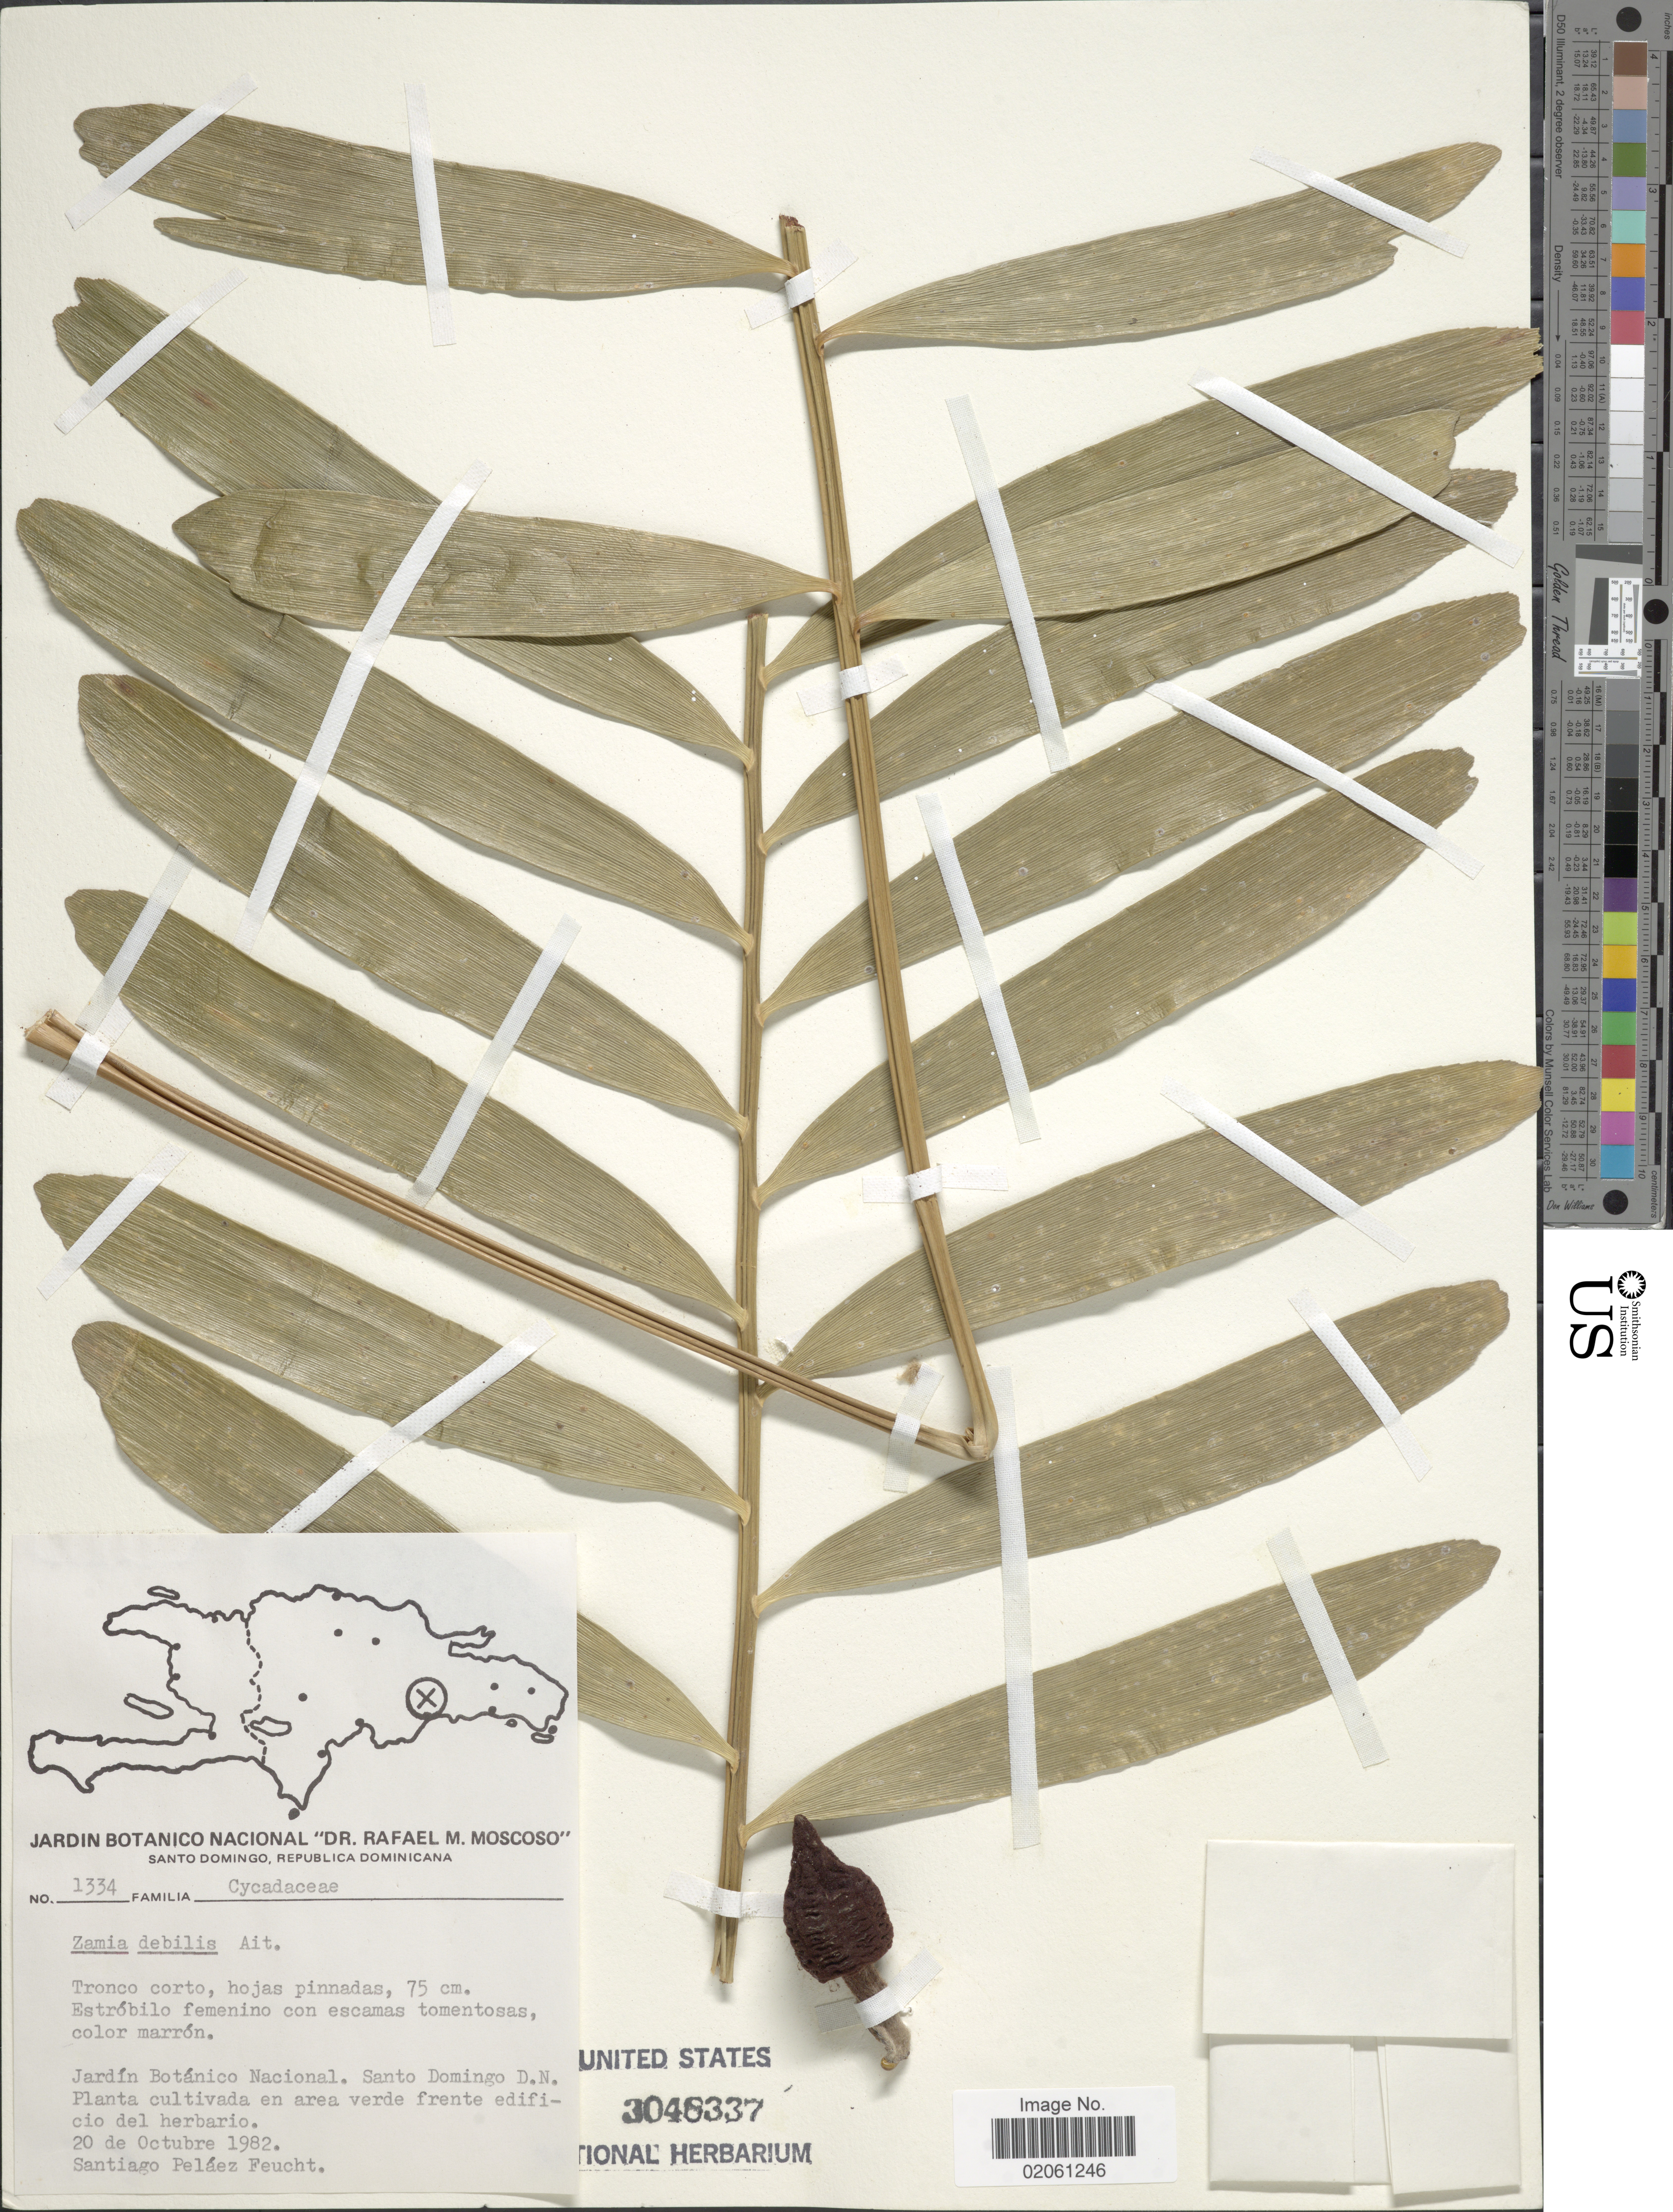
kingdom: Plantae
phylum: Tracheophyta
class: Cycadopsida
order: Cycadales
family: Zamiaceae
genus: Zamia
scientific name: Zamia pumila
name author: L.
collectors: S. Peláez Feucht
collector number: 1334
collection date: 1982-10-20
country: Dominican Republic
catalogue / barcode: US 3048337